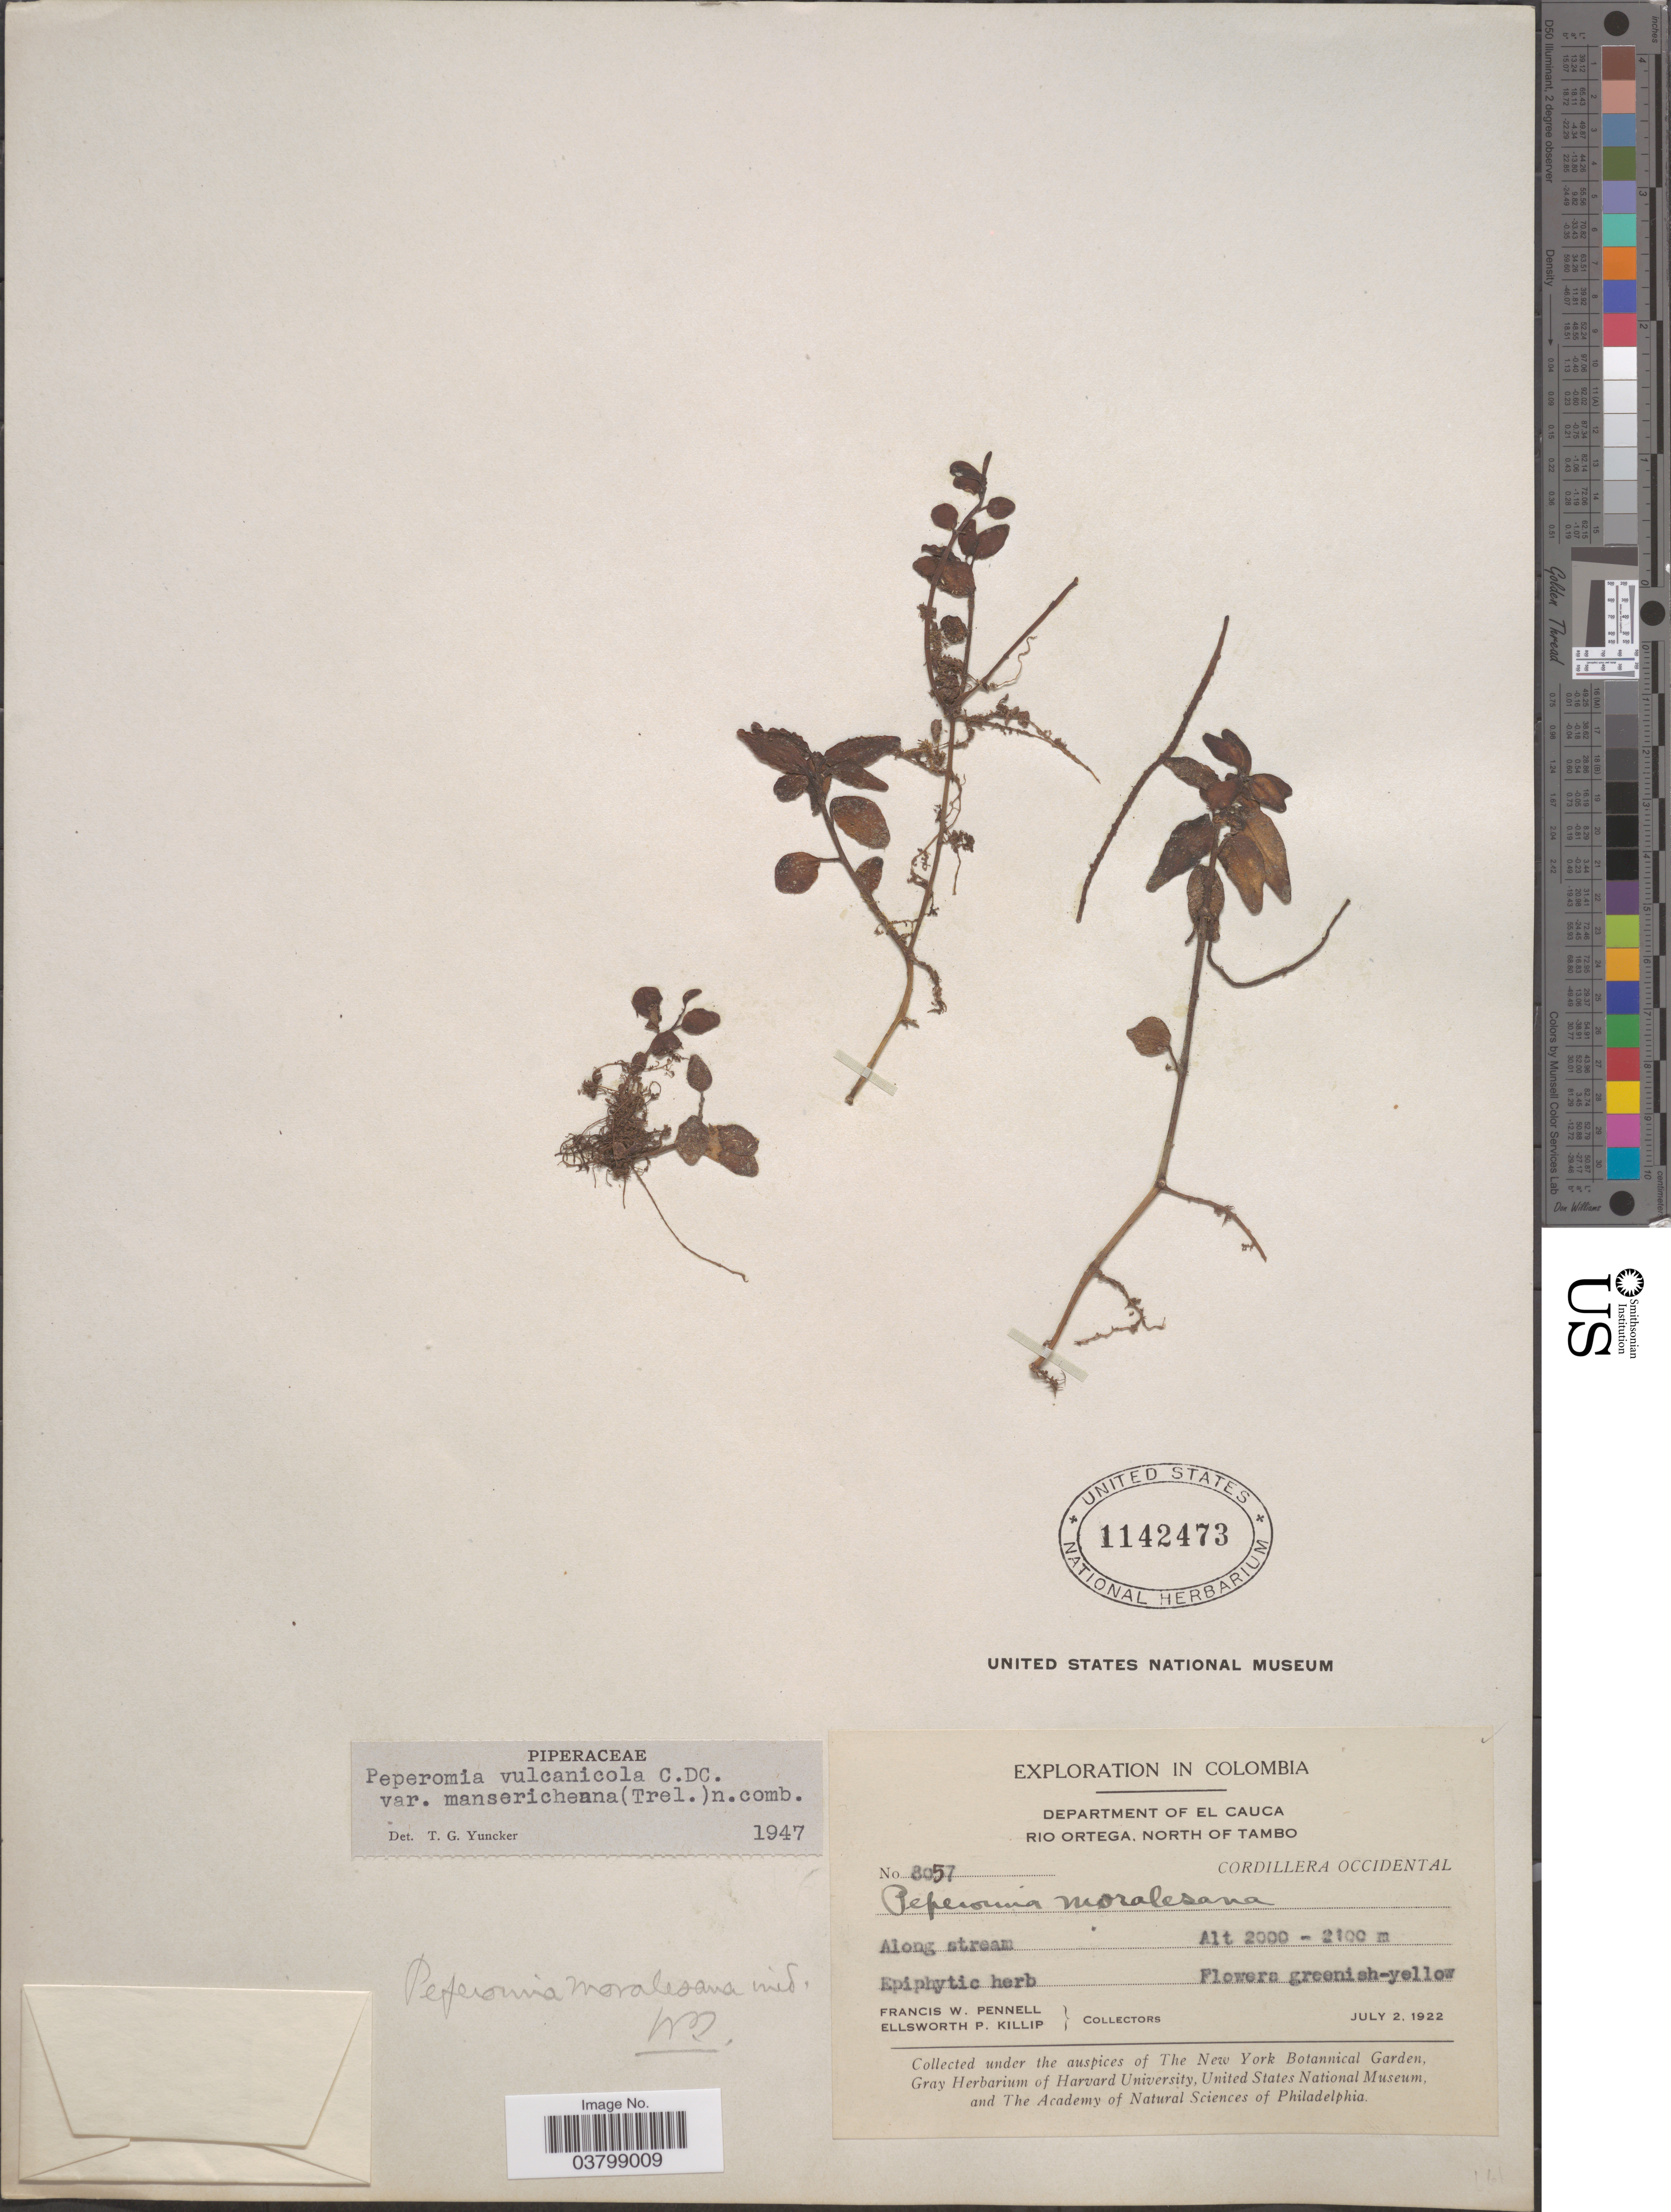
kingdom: Plantae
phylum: Tracheophyta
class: Magnoliopsida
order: Piperales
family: Piperaceae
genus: Peperomia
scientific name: Peperomia vulcanicola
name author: C. DC.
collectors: F. W. Pennell & E. P. Killip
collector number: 8057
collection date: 1922-07-02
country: Colombia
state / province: Cauca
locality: Department of El Cauca. Rio Ortega, north of Tambo. Cordillera Occidental.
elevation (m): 2000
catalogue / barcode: US 1142473